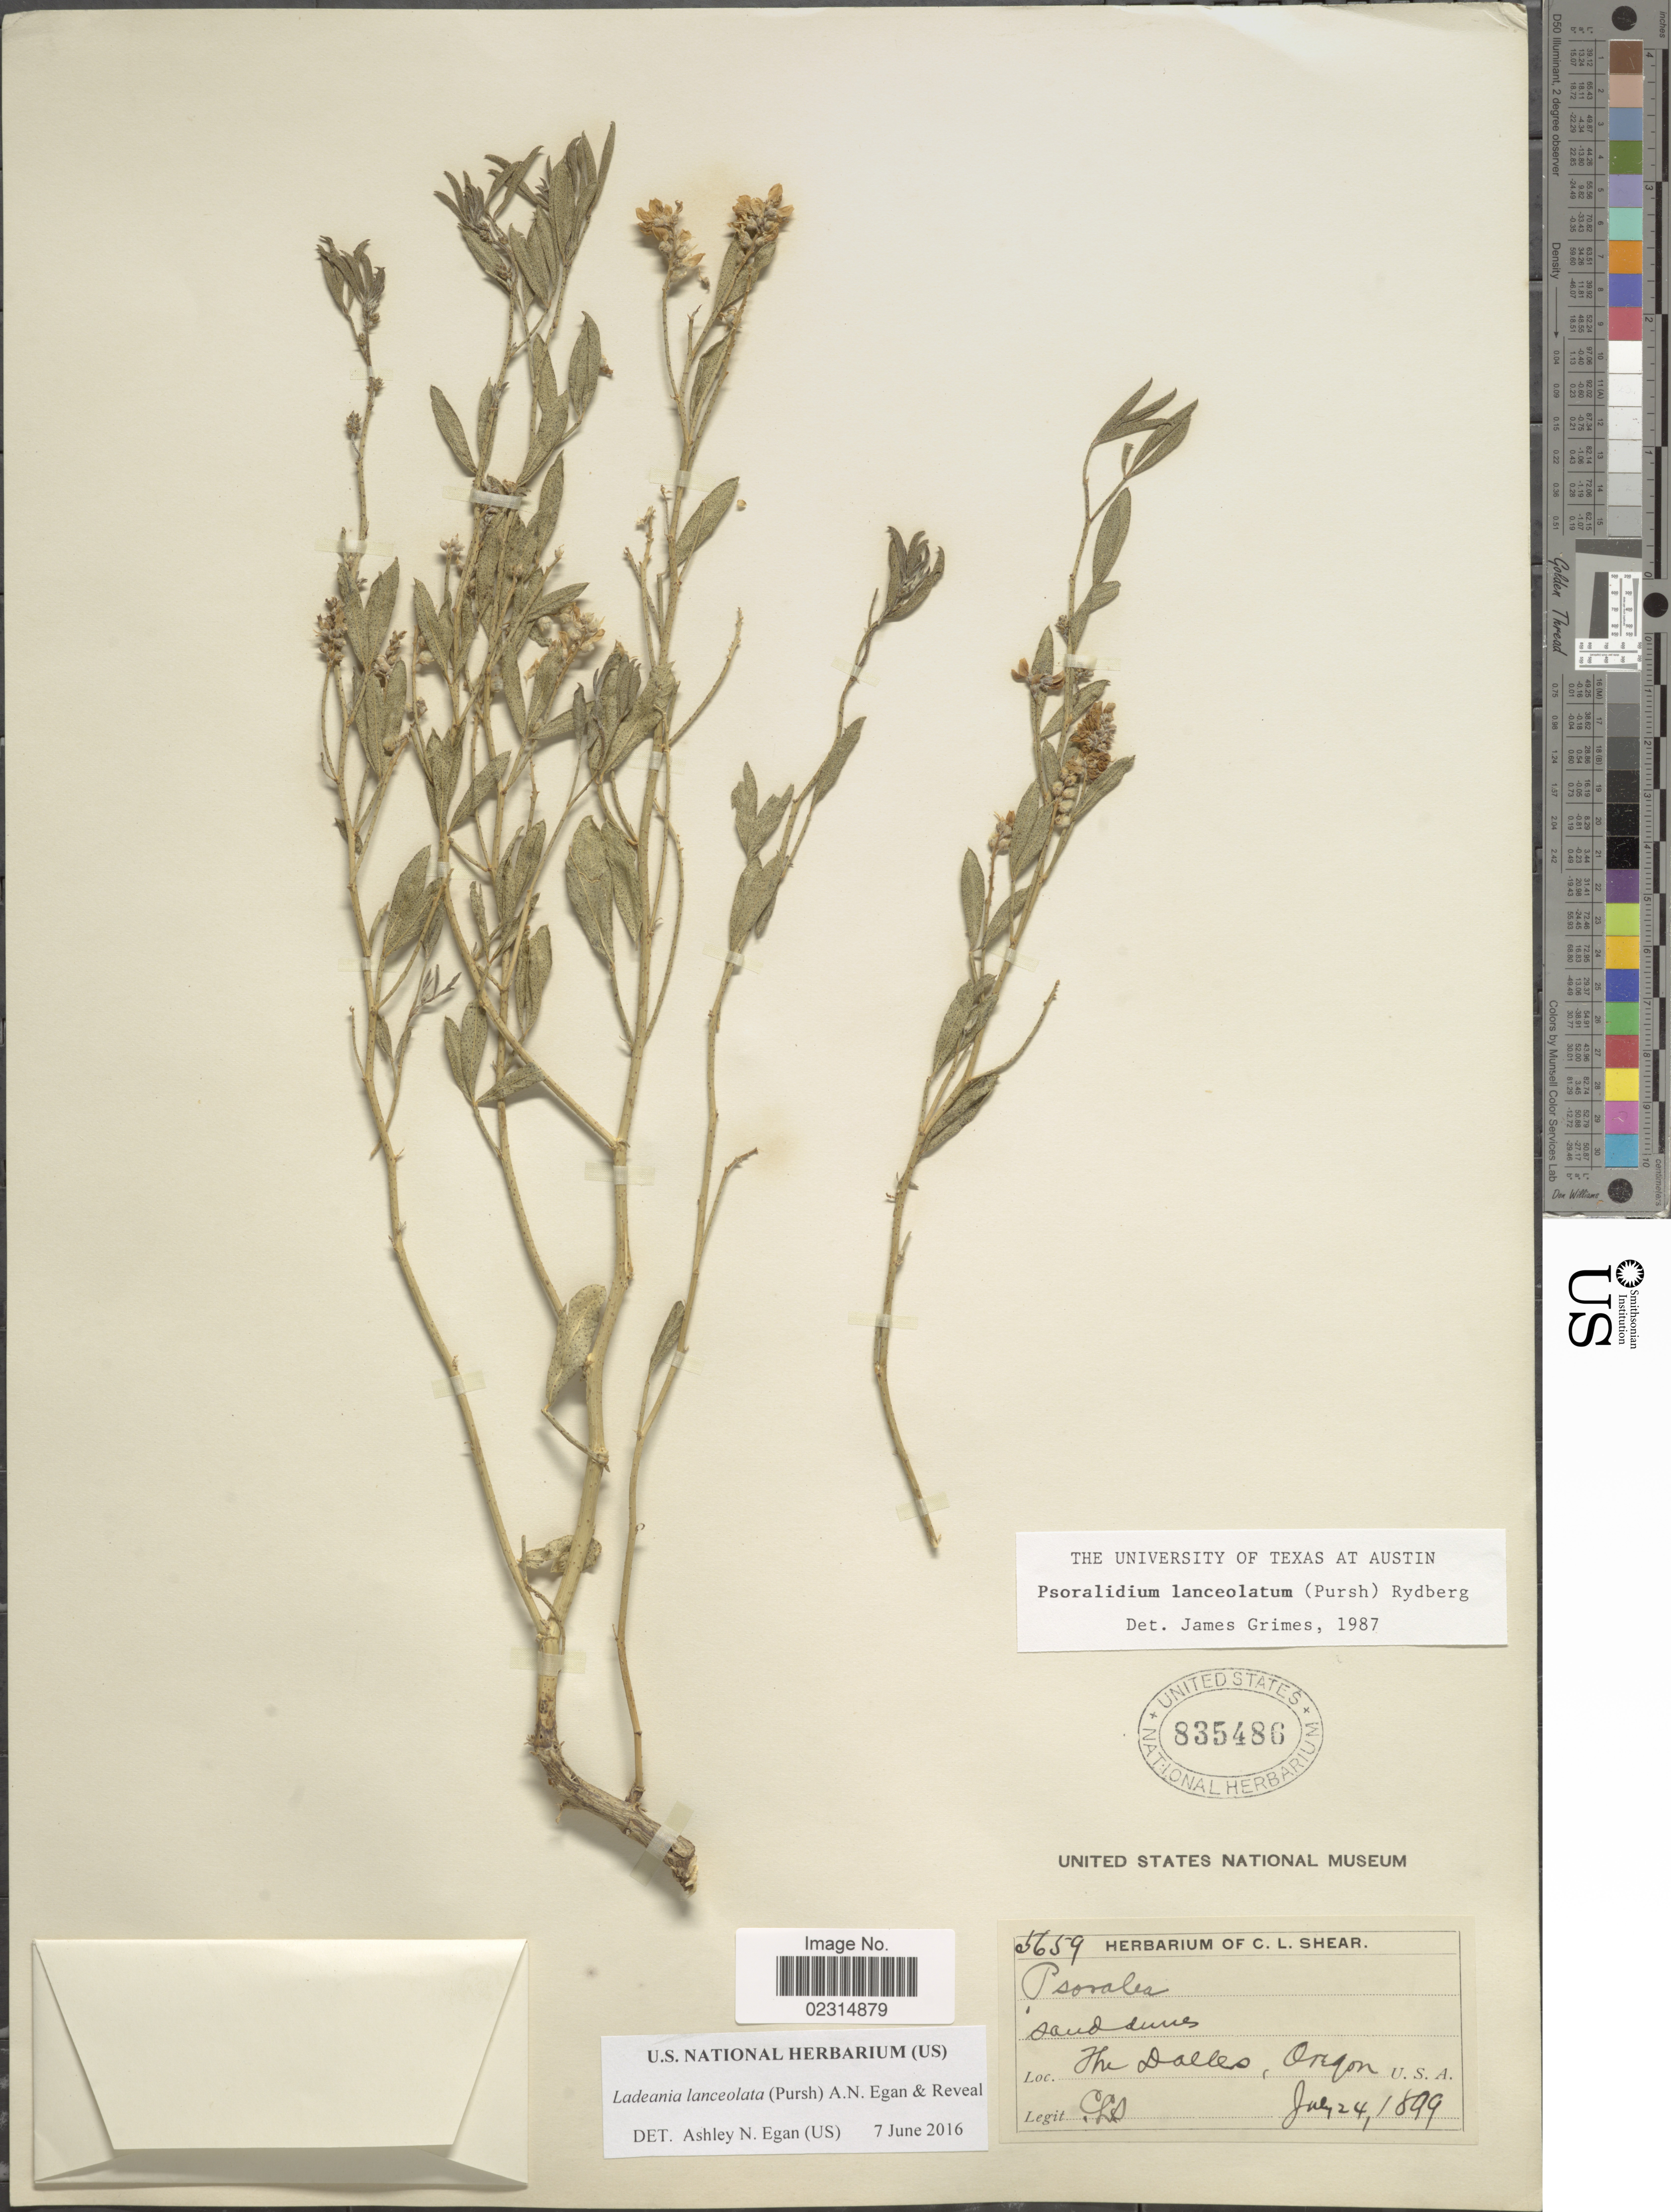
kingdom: Plantae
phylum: Tracheophyta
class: Magnoliopsida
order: Fabales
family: Fabaceae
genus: Ladeania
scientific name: Ladeania lanceolata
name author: (Pursh) A.N. Egan & Reveal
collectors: C. L. Shear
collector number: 5659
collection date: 1899-07-24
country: United States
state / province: Oregon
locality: Sand dunes, The Dallas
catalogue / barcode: US 835486